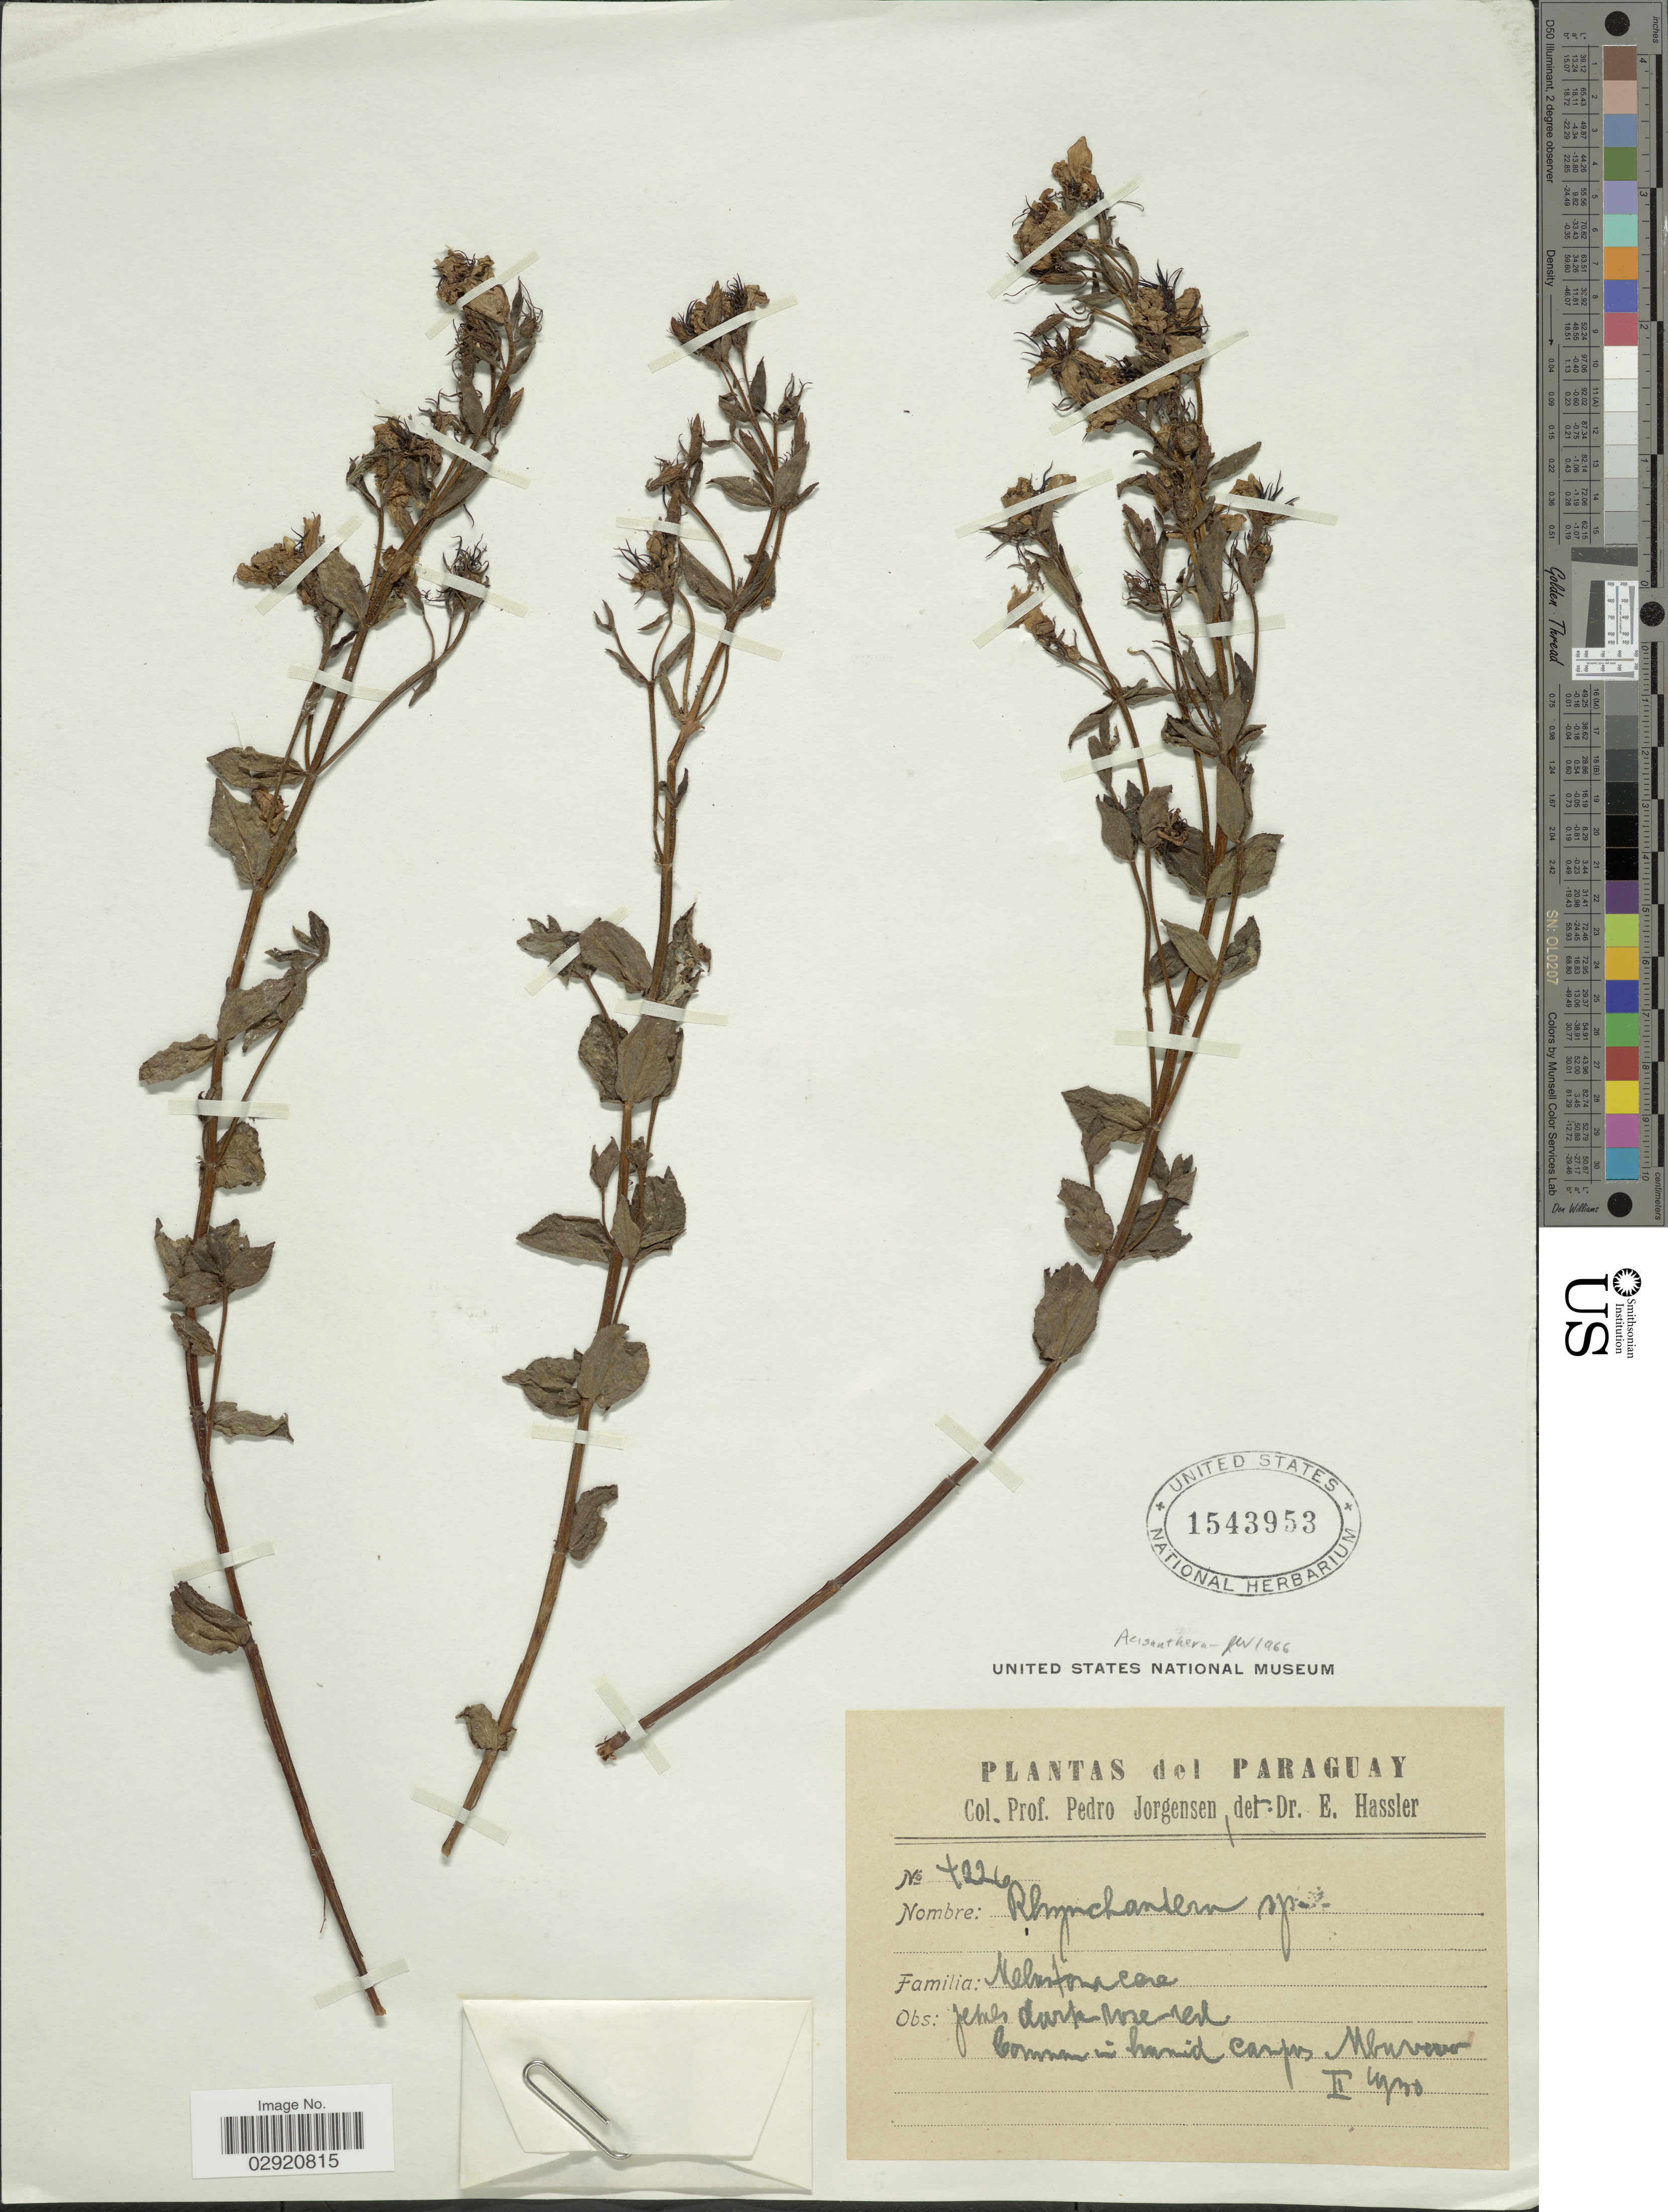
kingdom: Plantae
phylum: Tracheophyta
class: Magnoliopsida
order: Myrtales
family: Melastomataceae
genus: Acisanthera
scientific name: Acisanthera alsinefolia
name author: (DC.) Triana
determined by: Nunes da Silva, Diego, (RB), Jardim Botanico do Rio de Janeiro - Herbario (BRAZIL)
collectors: P. Jörgensen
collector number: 4226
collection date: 1930-02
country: Paraguay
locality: Campos Mbuvera [interpreted].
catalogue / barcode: US 1543953